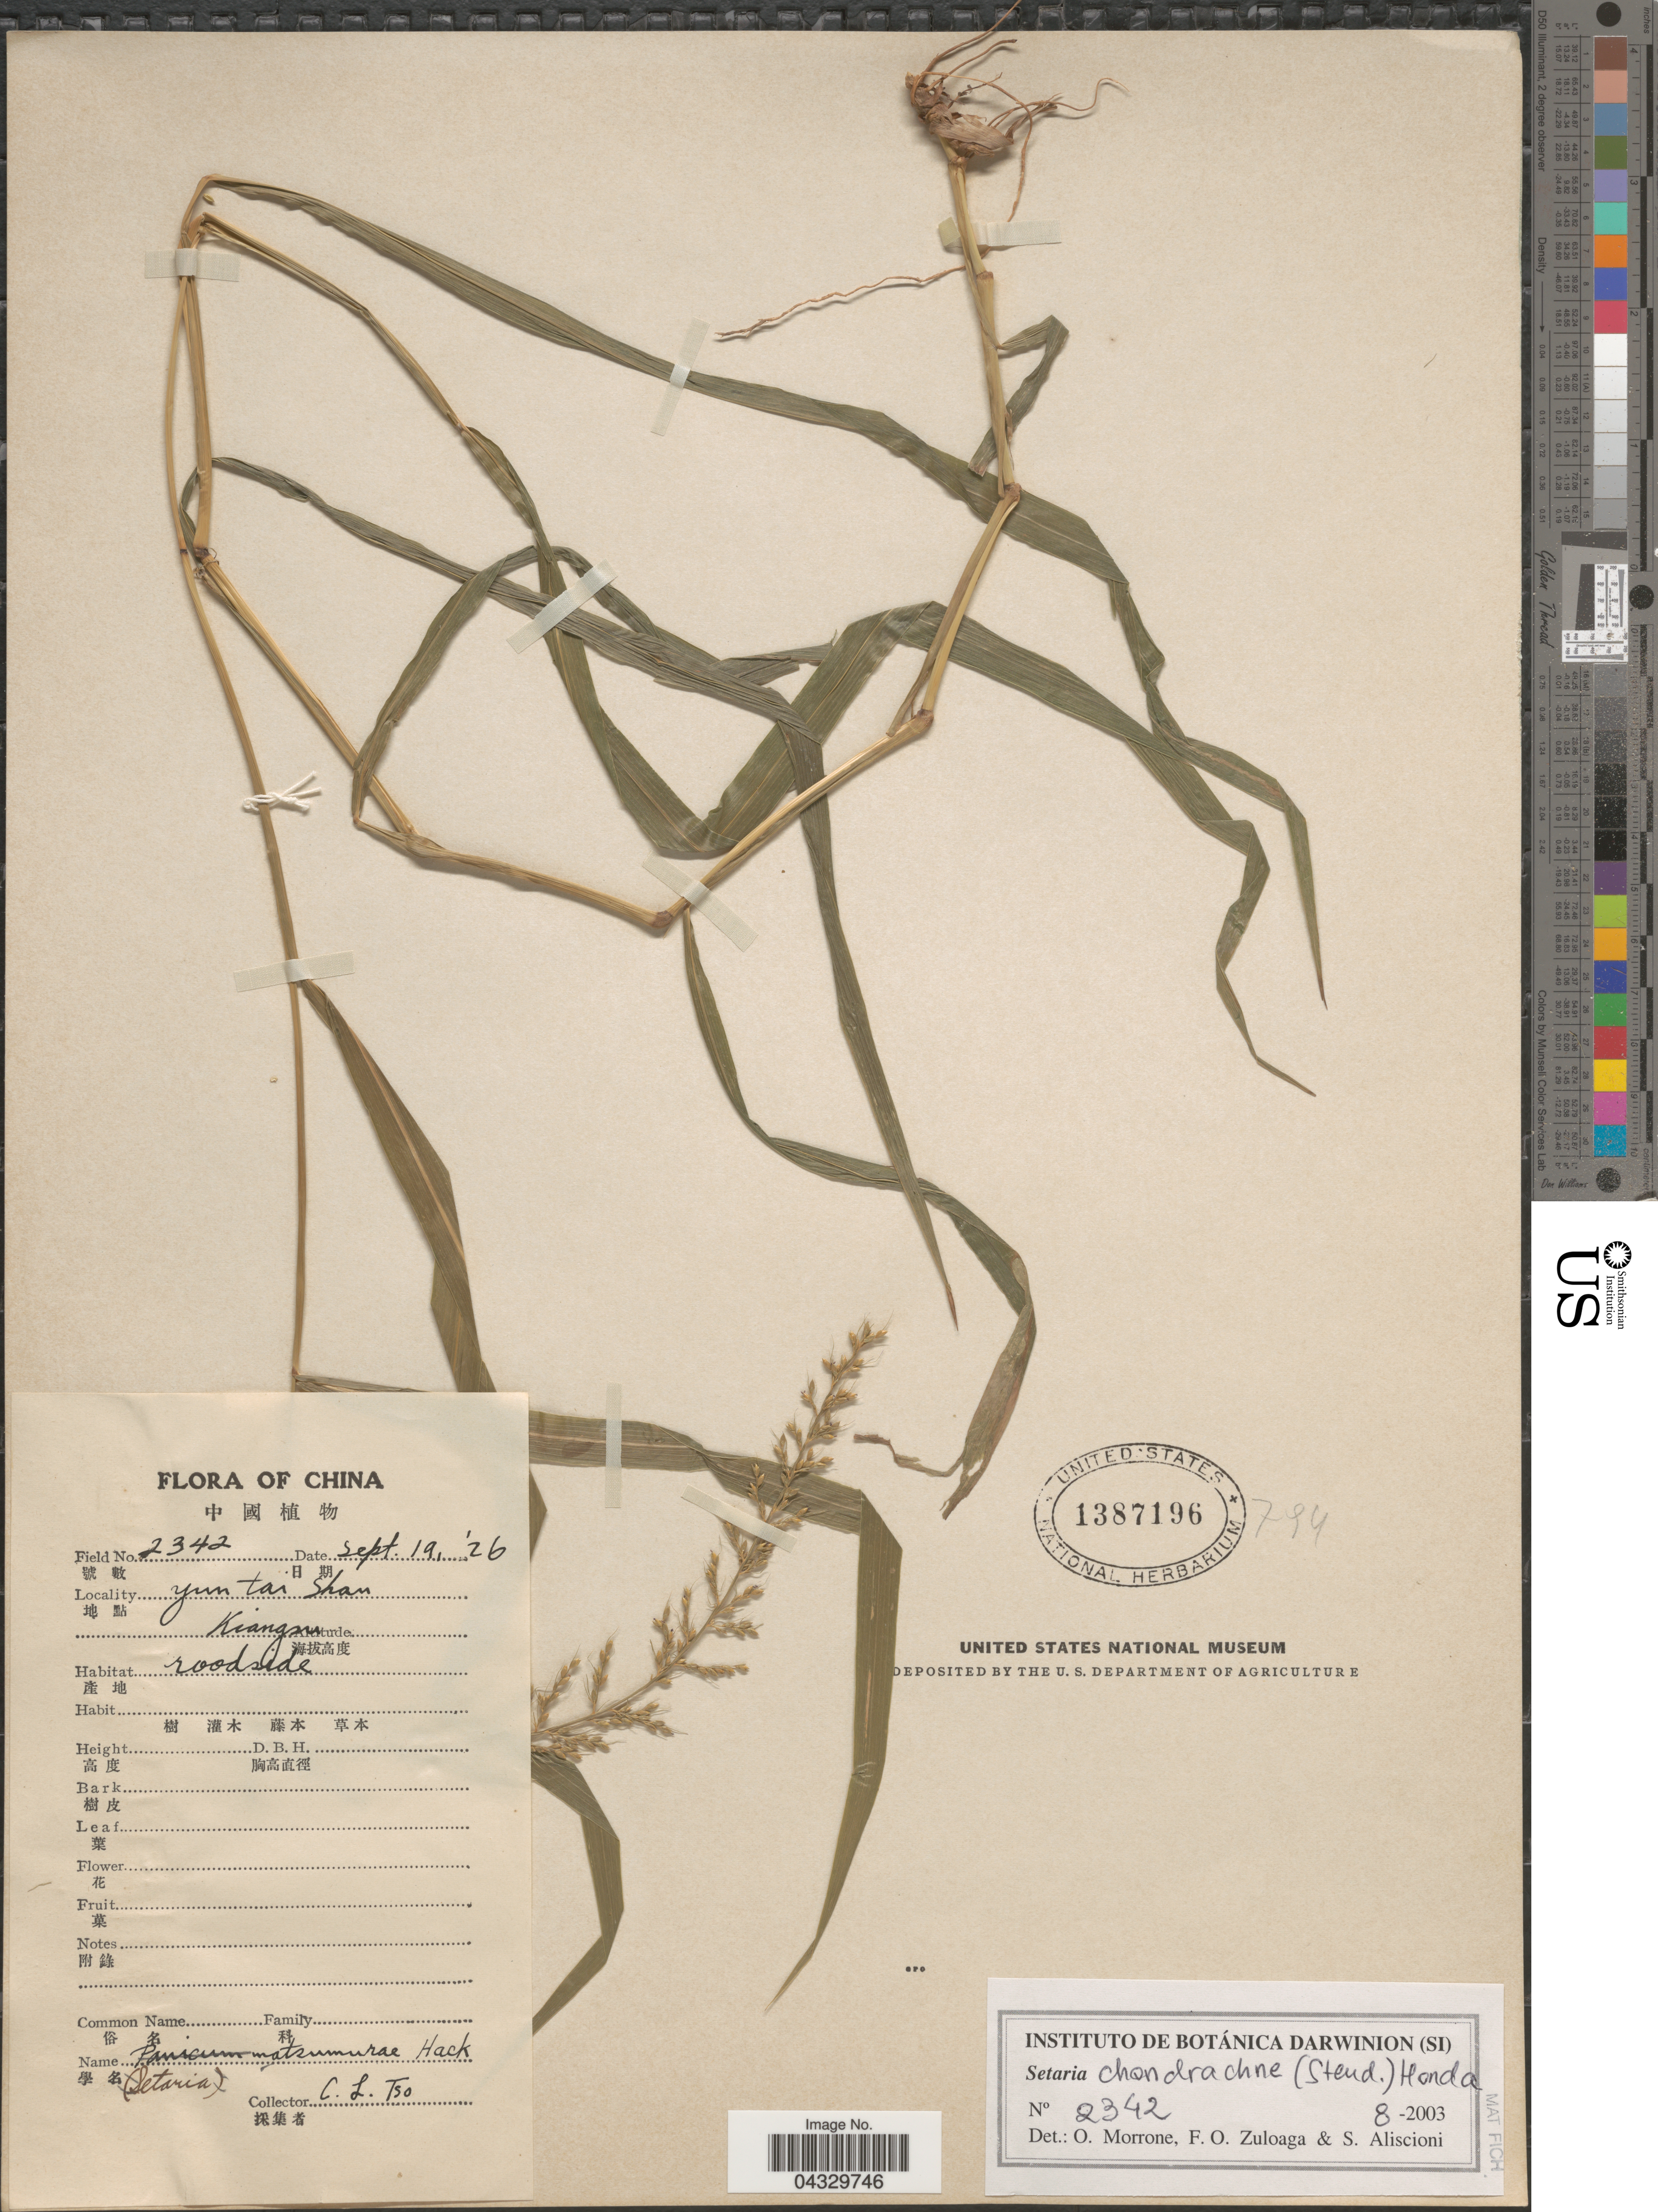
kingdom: Plantae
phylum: Tracheophyta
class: Liliopsida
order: Poales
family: Poaceae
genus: Setaria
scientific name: Setaria chondrachne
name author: (Steud.) Honda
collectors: C. Tso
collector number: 2342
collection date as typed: Transcribed d/m/y: 19/9/26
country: China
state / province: Jiangsu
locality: Yun tai Shan. Kiangsu.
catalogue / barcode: US 1387196